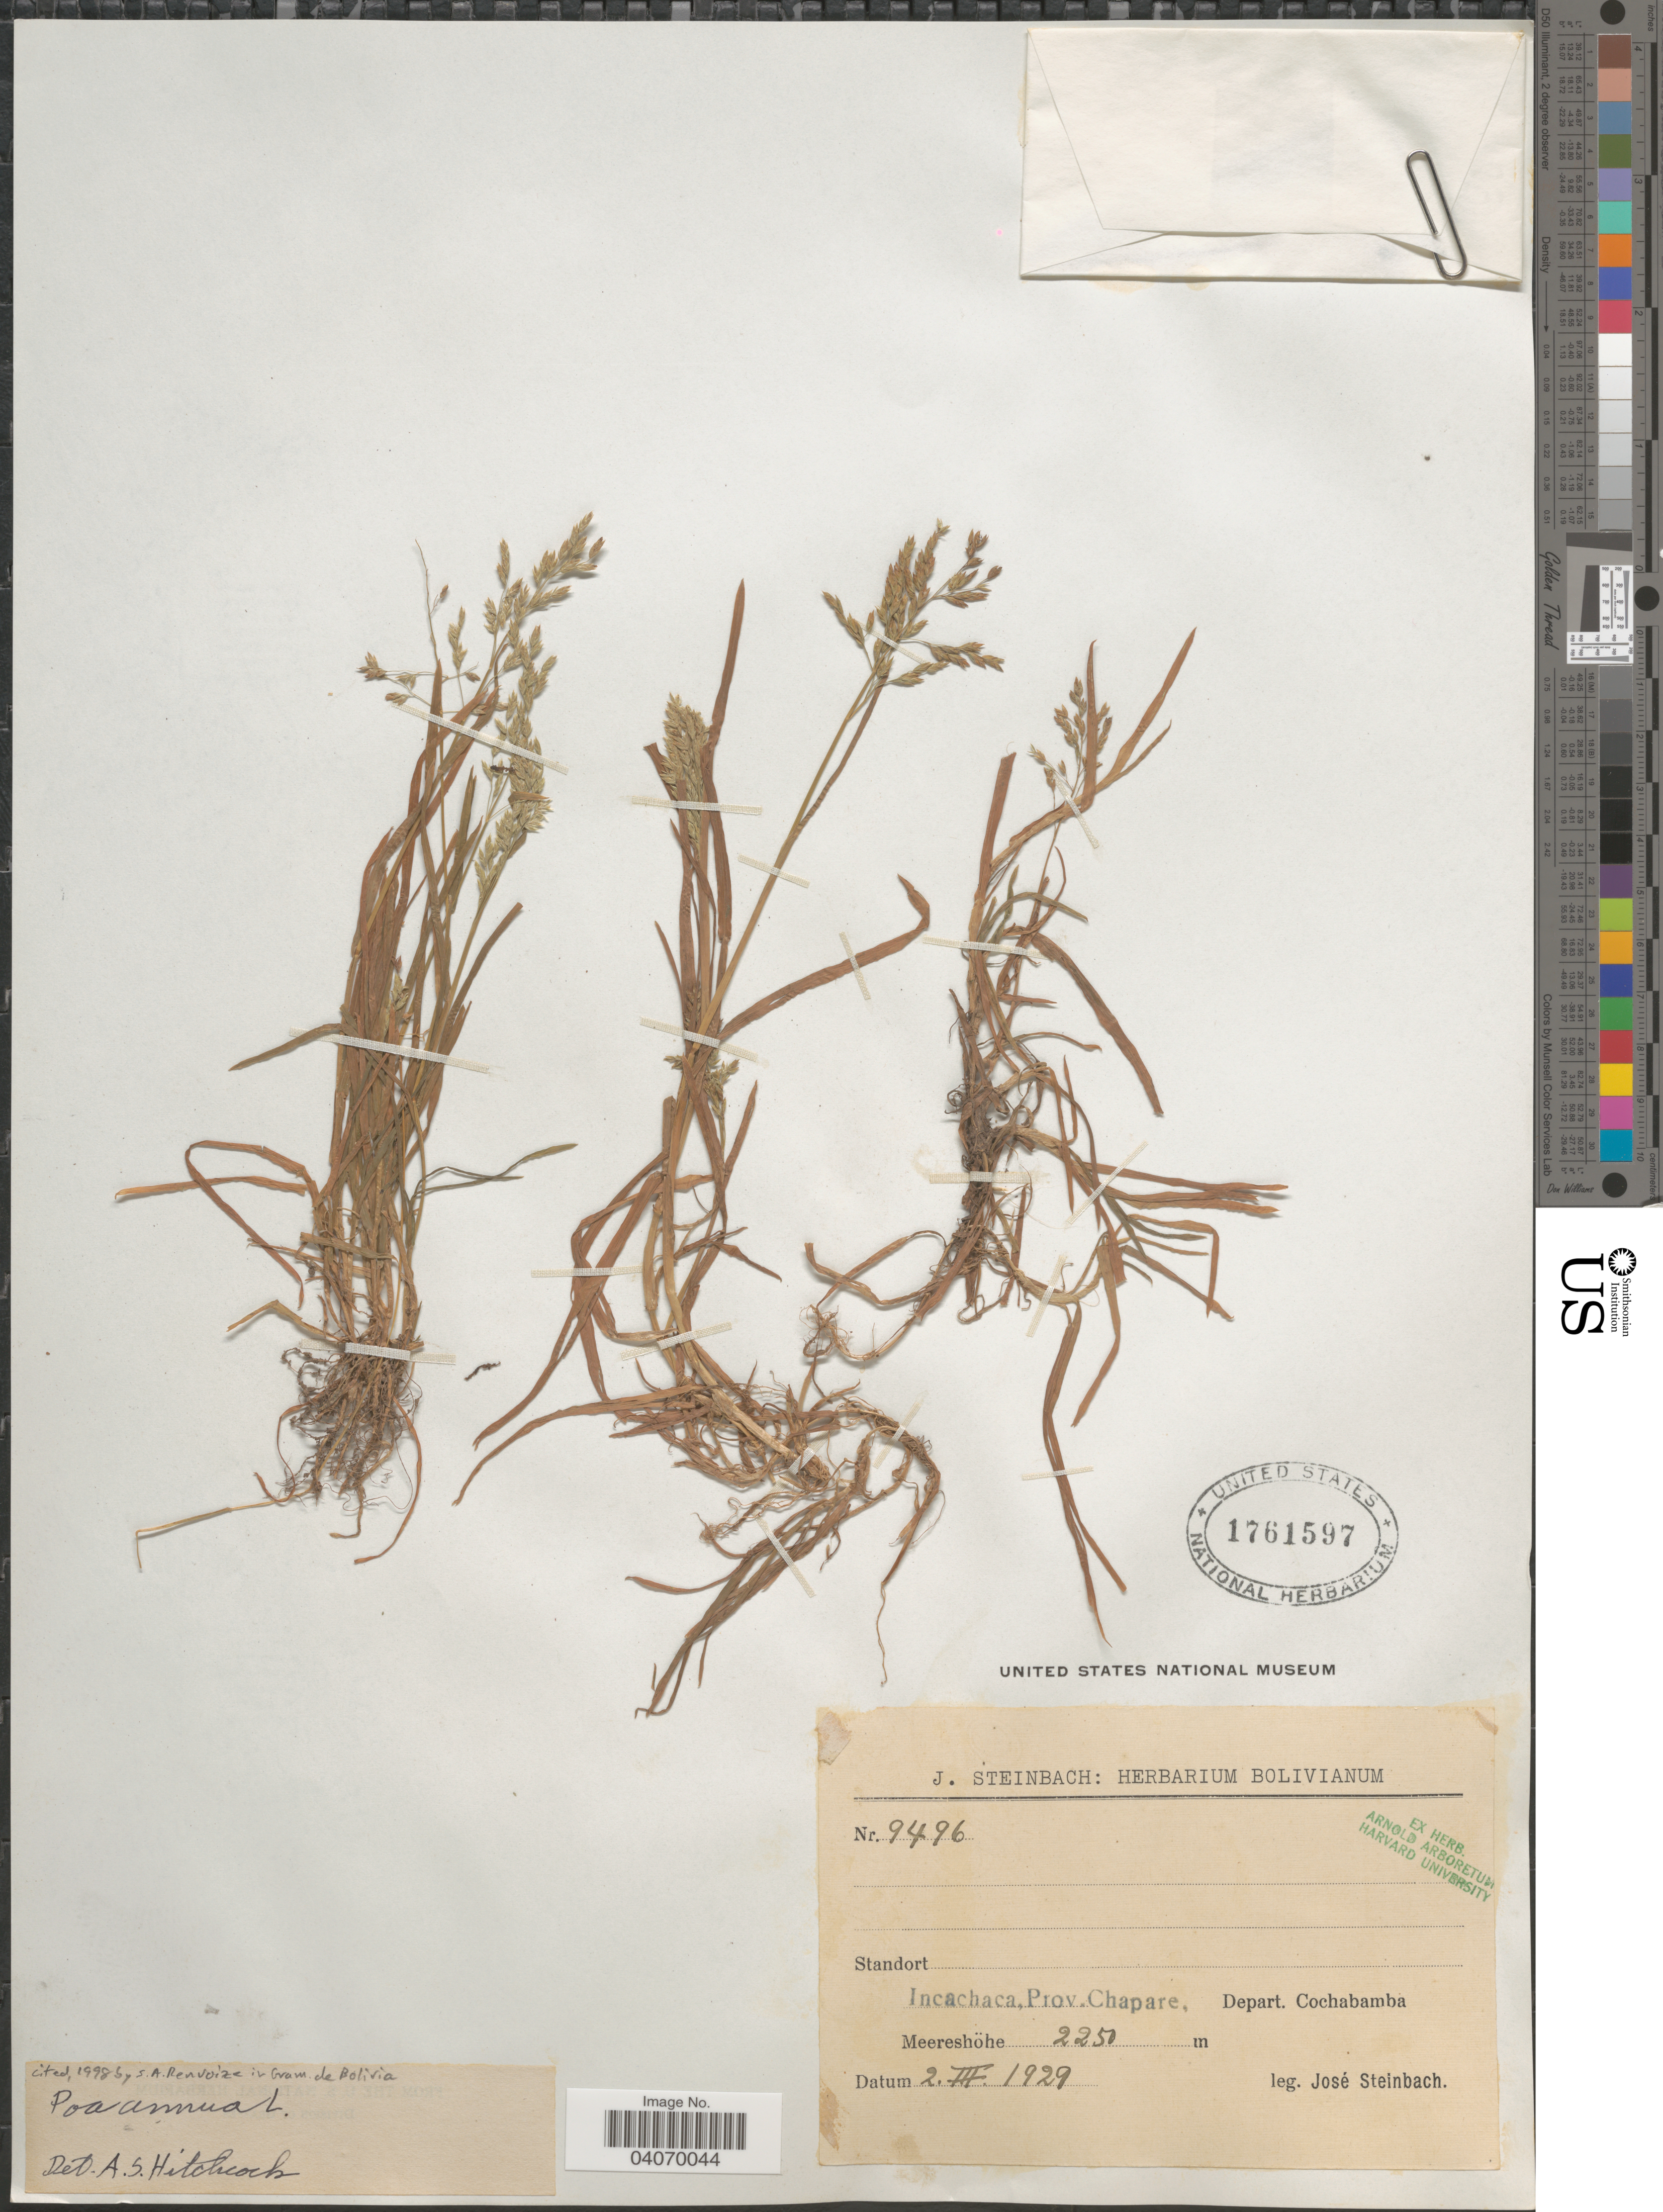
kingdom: Plantae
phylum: Tracheophyta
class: Liliopsida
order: Poales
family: Poaceae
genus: Poa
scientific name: Poa annua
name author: L.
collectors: J. Steinbach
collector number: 9496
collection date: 1929-03-02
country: Bolivia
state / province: Cochabamba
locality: Incachaca, Prov. Chapare, Depart. Cochabamba.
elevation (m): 2250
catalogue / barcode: US 1761597